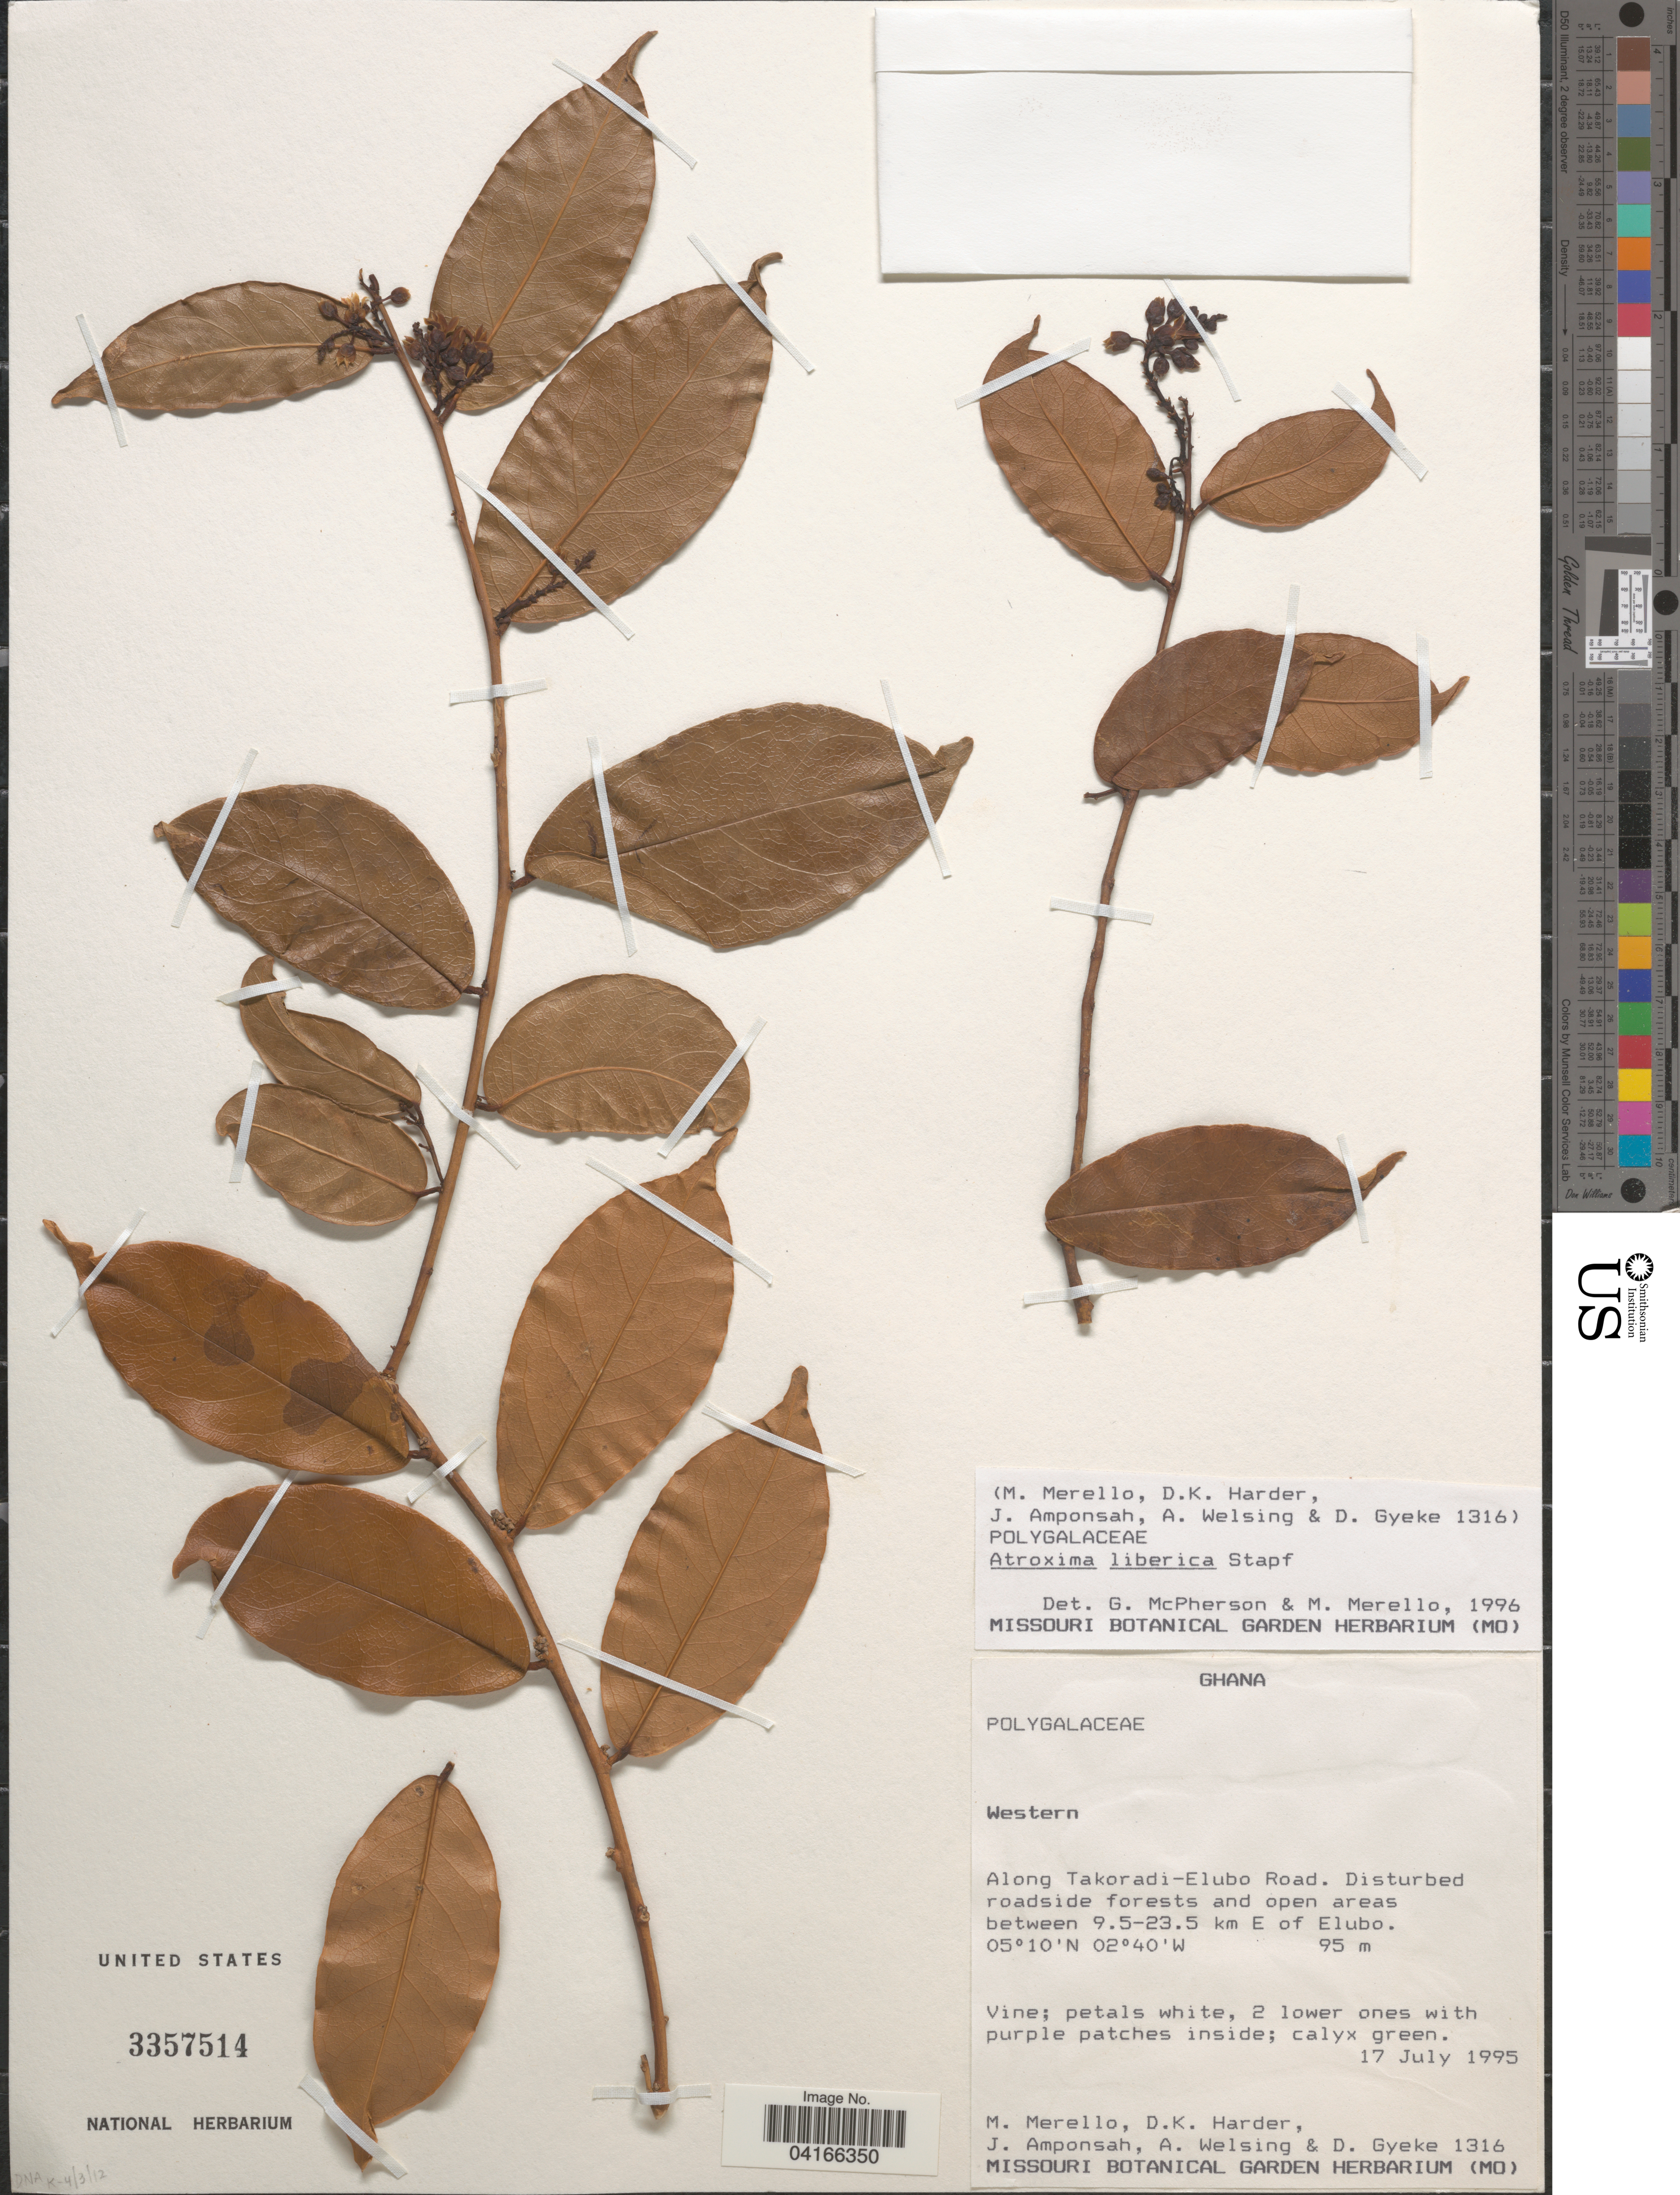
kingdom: Plantae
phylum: Tracheophyta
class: Magnoliopsida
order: Fabales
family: Polygalaceae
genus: Atroxima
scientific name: Atroxima liberica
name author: Stapf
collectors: M. Merello, D. Harder, J. Amponsah, A. Welsing & D. Gyeke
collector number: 1316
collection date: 1995-07-17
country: Ghana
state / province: Western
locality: Along Takoradi-Elubo Road. Disturbed roadside forests and open areas between 9.5-23.5 km E of Elubo.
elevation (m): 95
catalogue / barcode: US 3357514